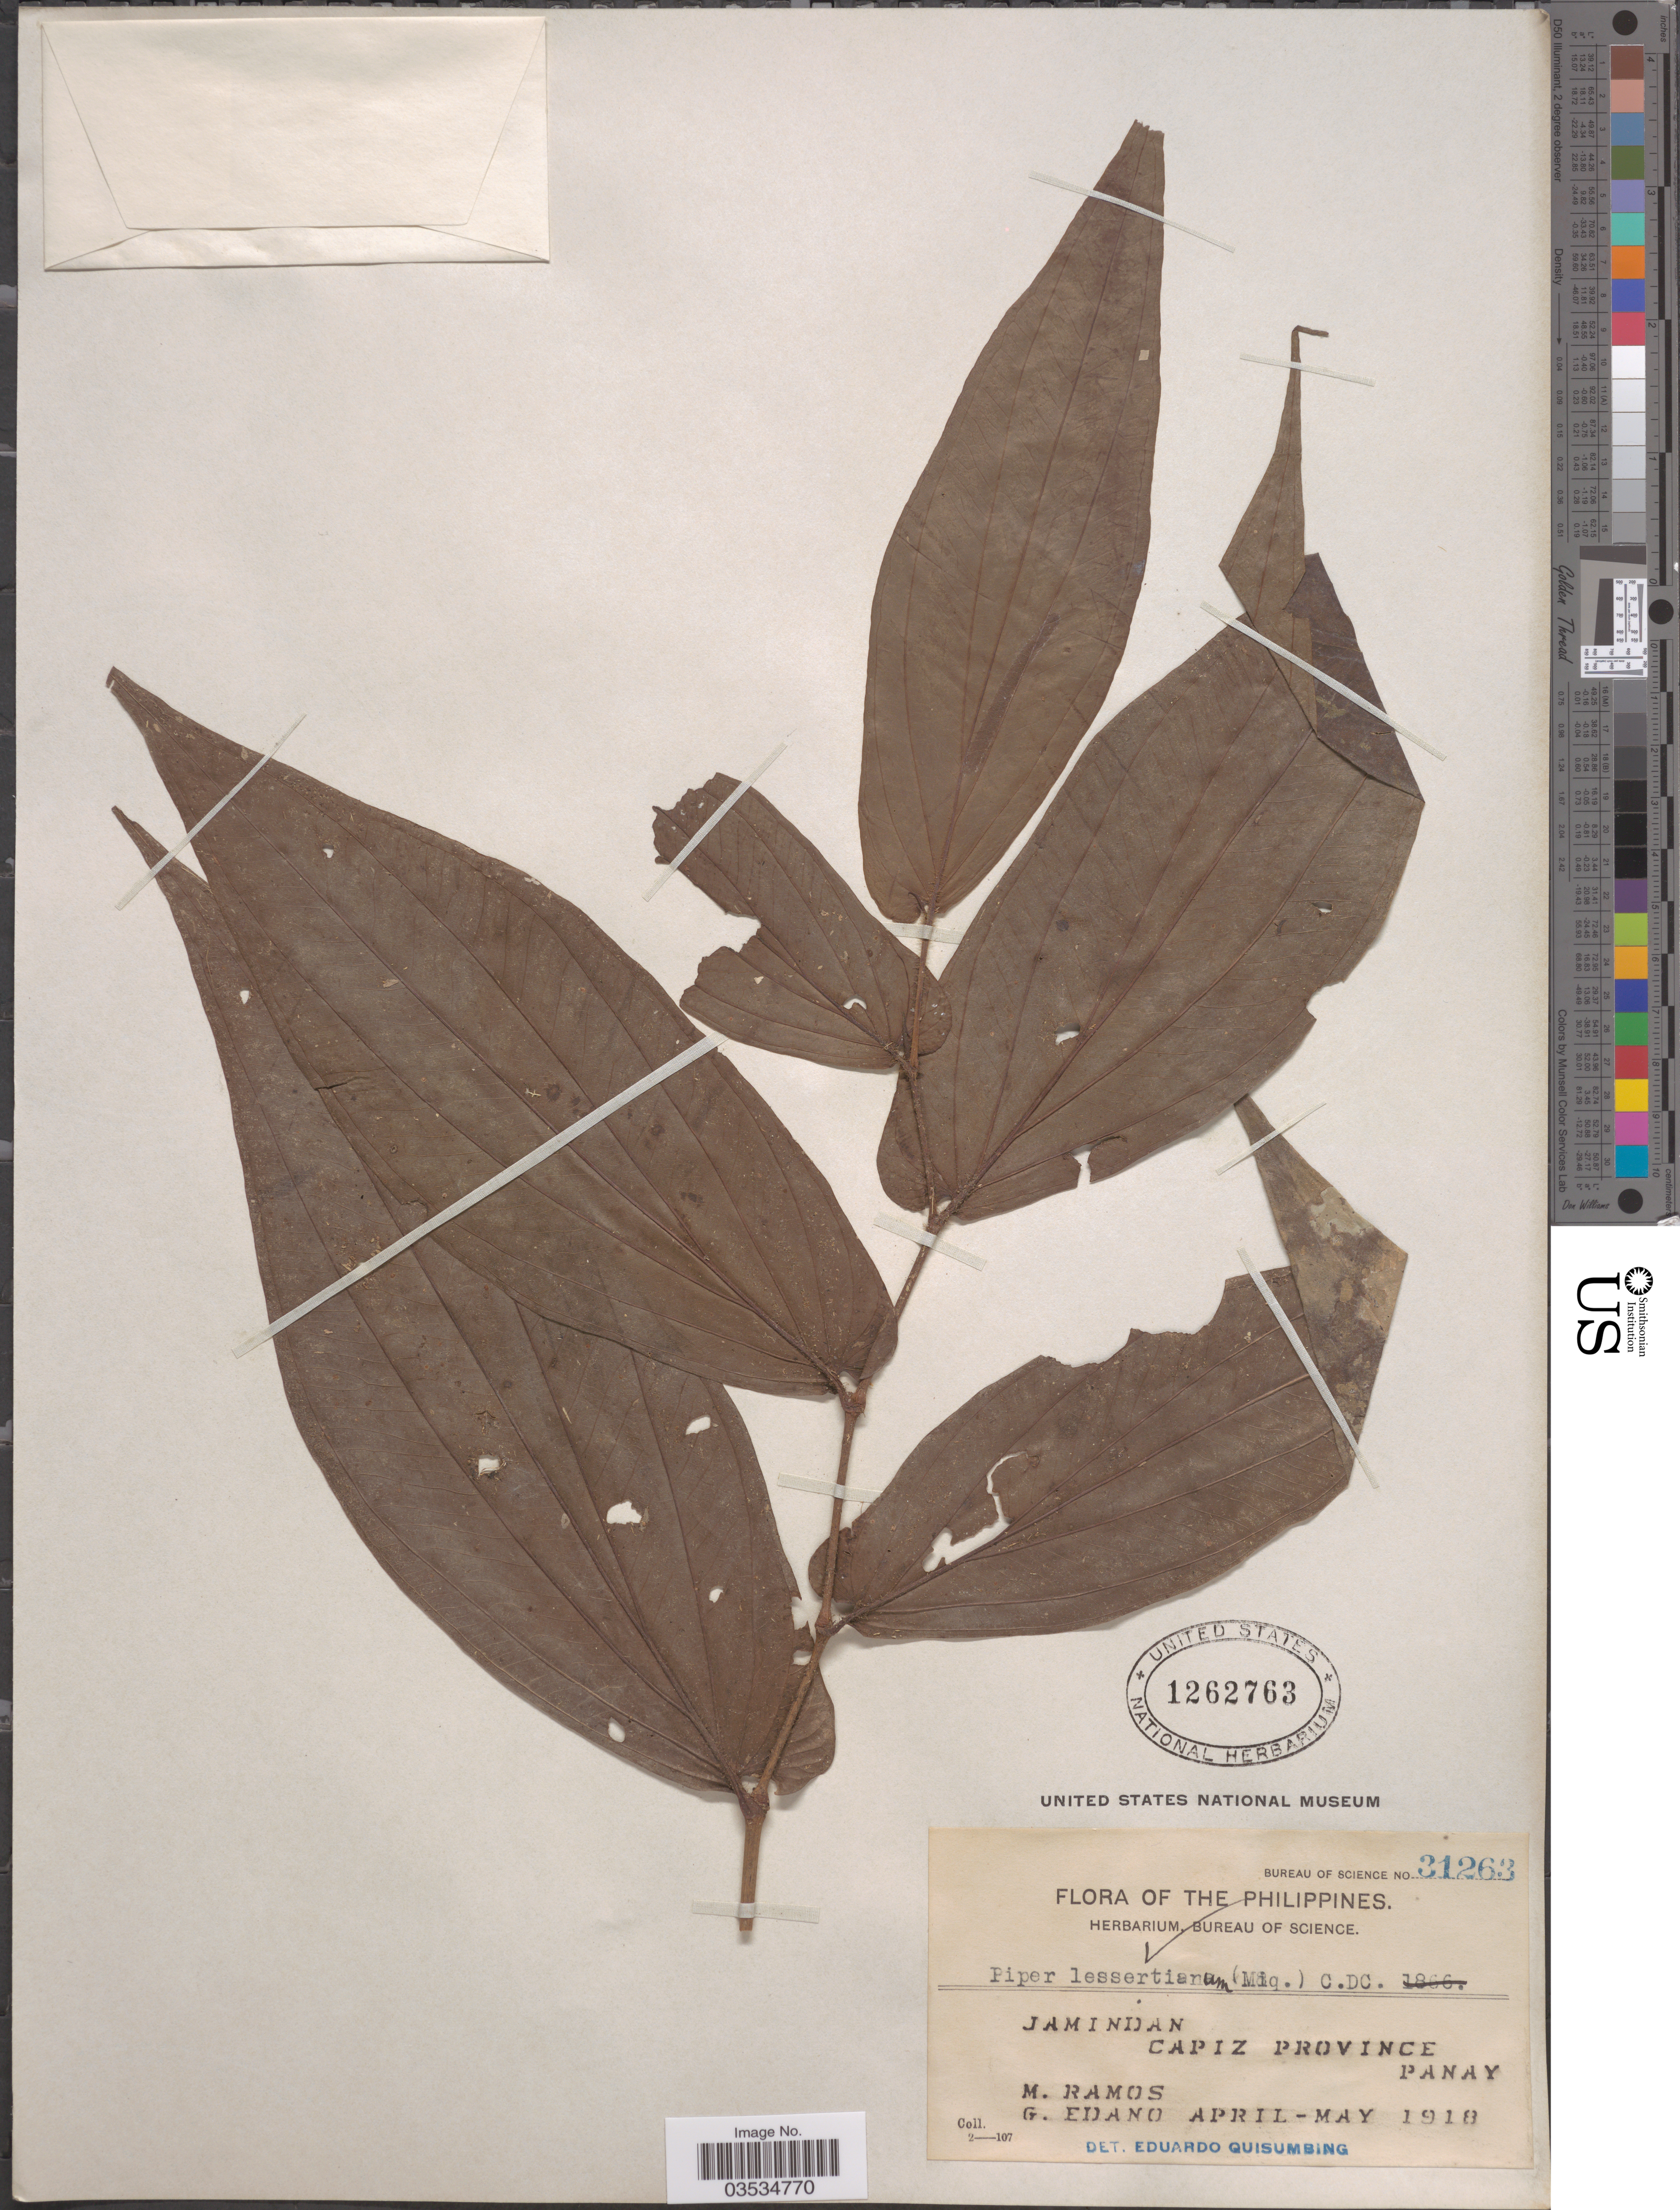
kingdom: Plantae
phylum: Tracheophyta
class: Magnoliopsida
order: Piperales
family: Piperaceae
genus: Piper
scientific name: Piper lessertianum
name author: C. DC.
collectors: M. Ramos & G. Edaño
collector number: Bureau of Science 31263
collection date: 1918-04/1918-05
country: Philippines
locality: Jamindan. Capiz Province. Panay.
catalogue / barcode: US 1262763